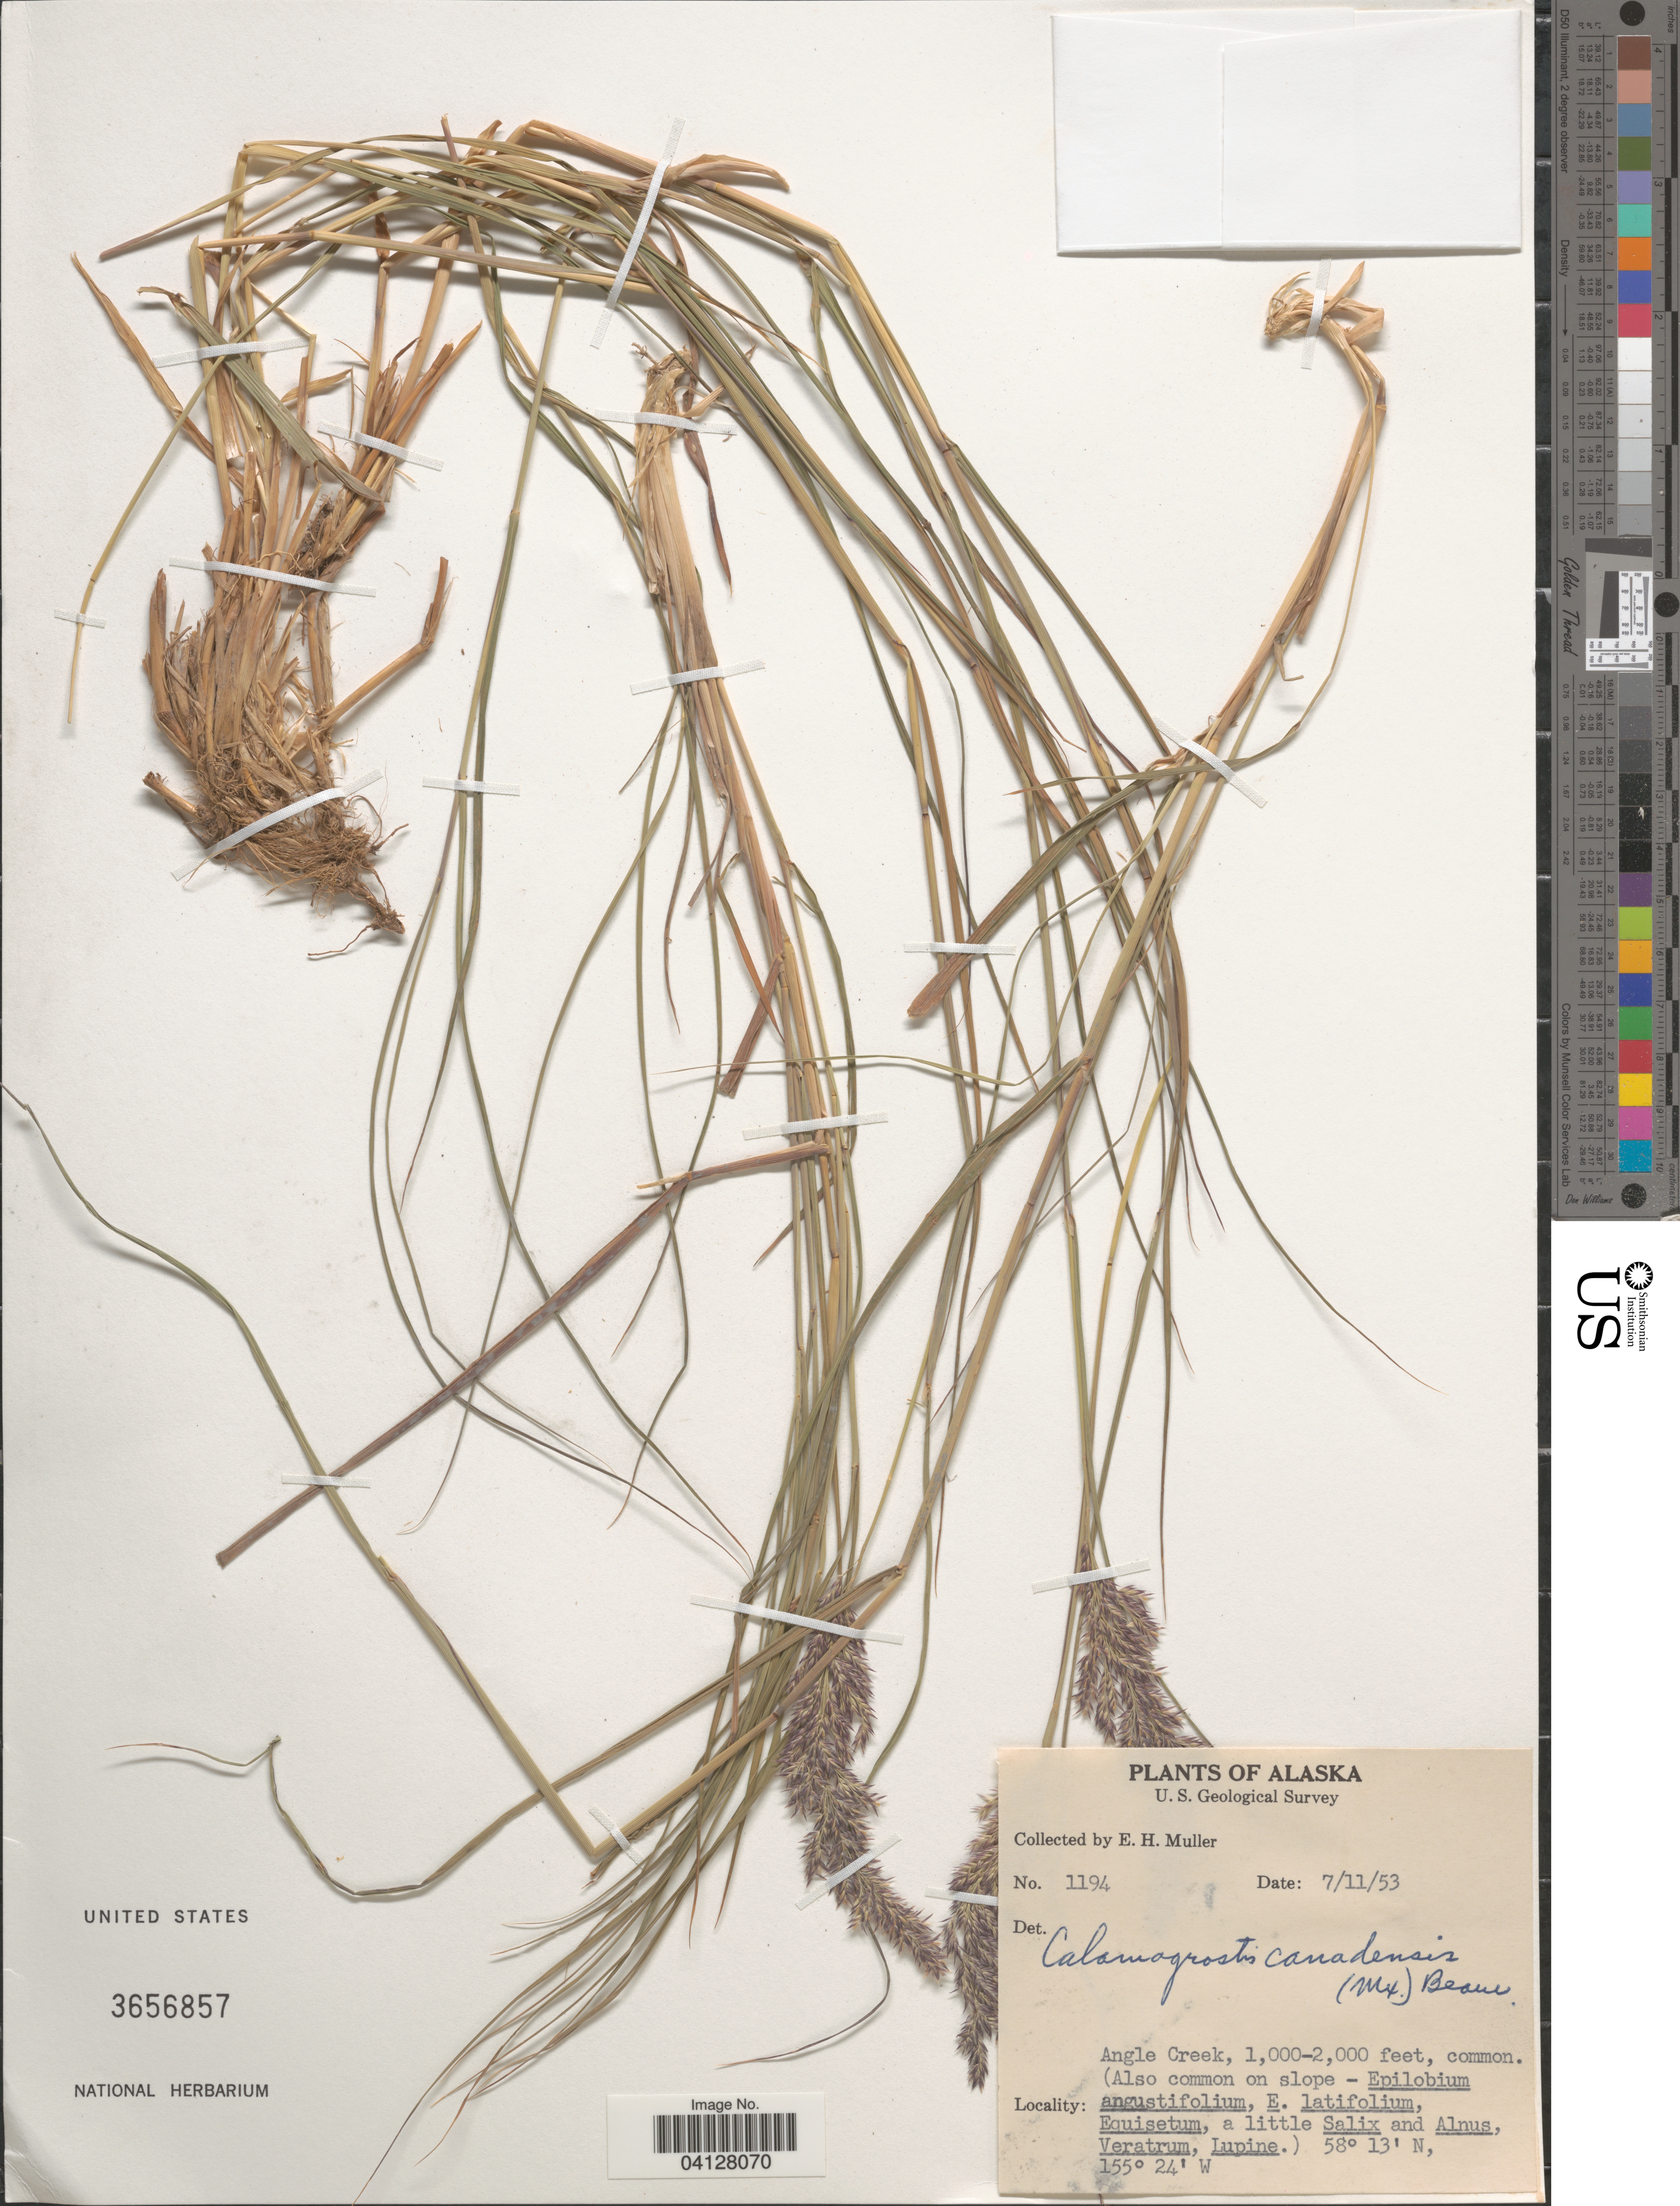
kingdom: Plantae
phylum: Tracheophyta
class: Liliopsida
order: Poales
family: Poaceae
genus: Calamagrostis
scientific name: Calamagrostis canadensis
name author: (Michx.) P. Beauv.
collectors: E. H. Muller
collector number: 1194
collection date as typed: Transcribed d/m/y: 11/7/53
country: United States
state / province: Alaska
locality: U.S. Geological Survey. Angle Creek.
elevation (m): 305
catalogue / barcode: US 3656857